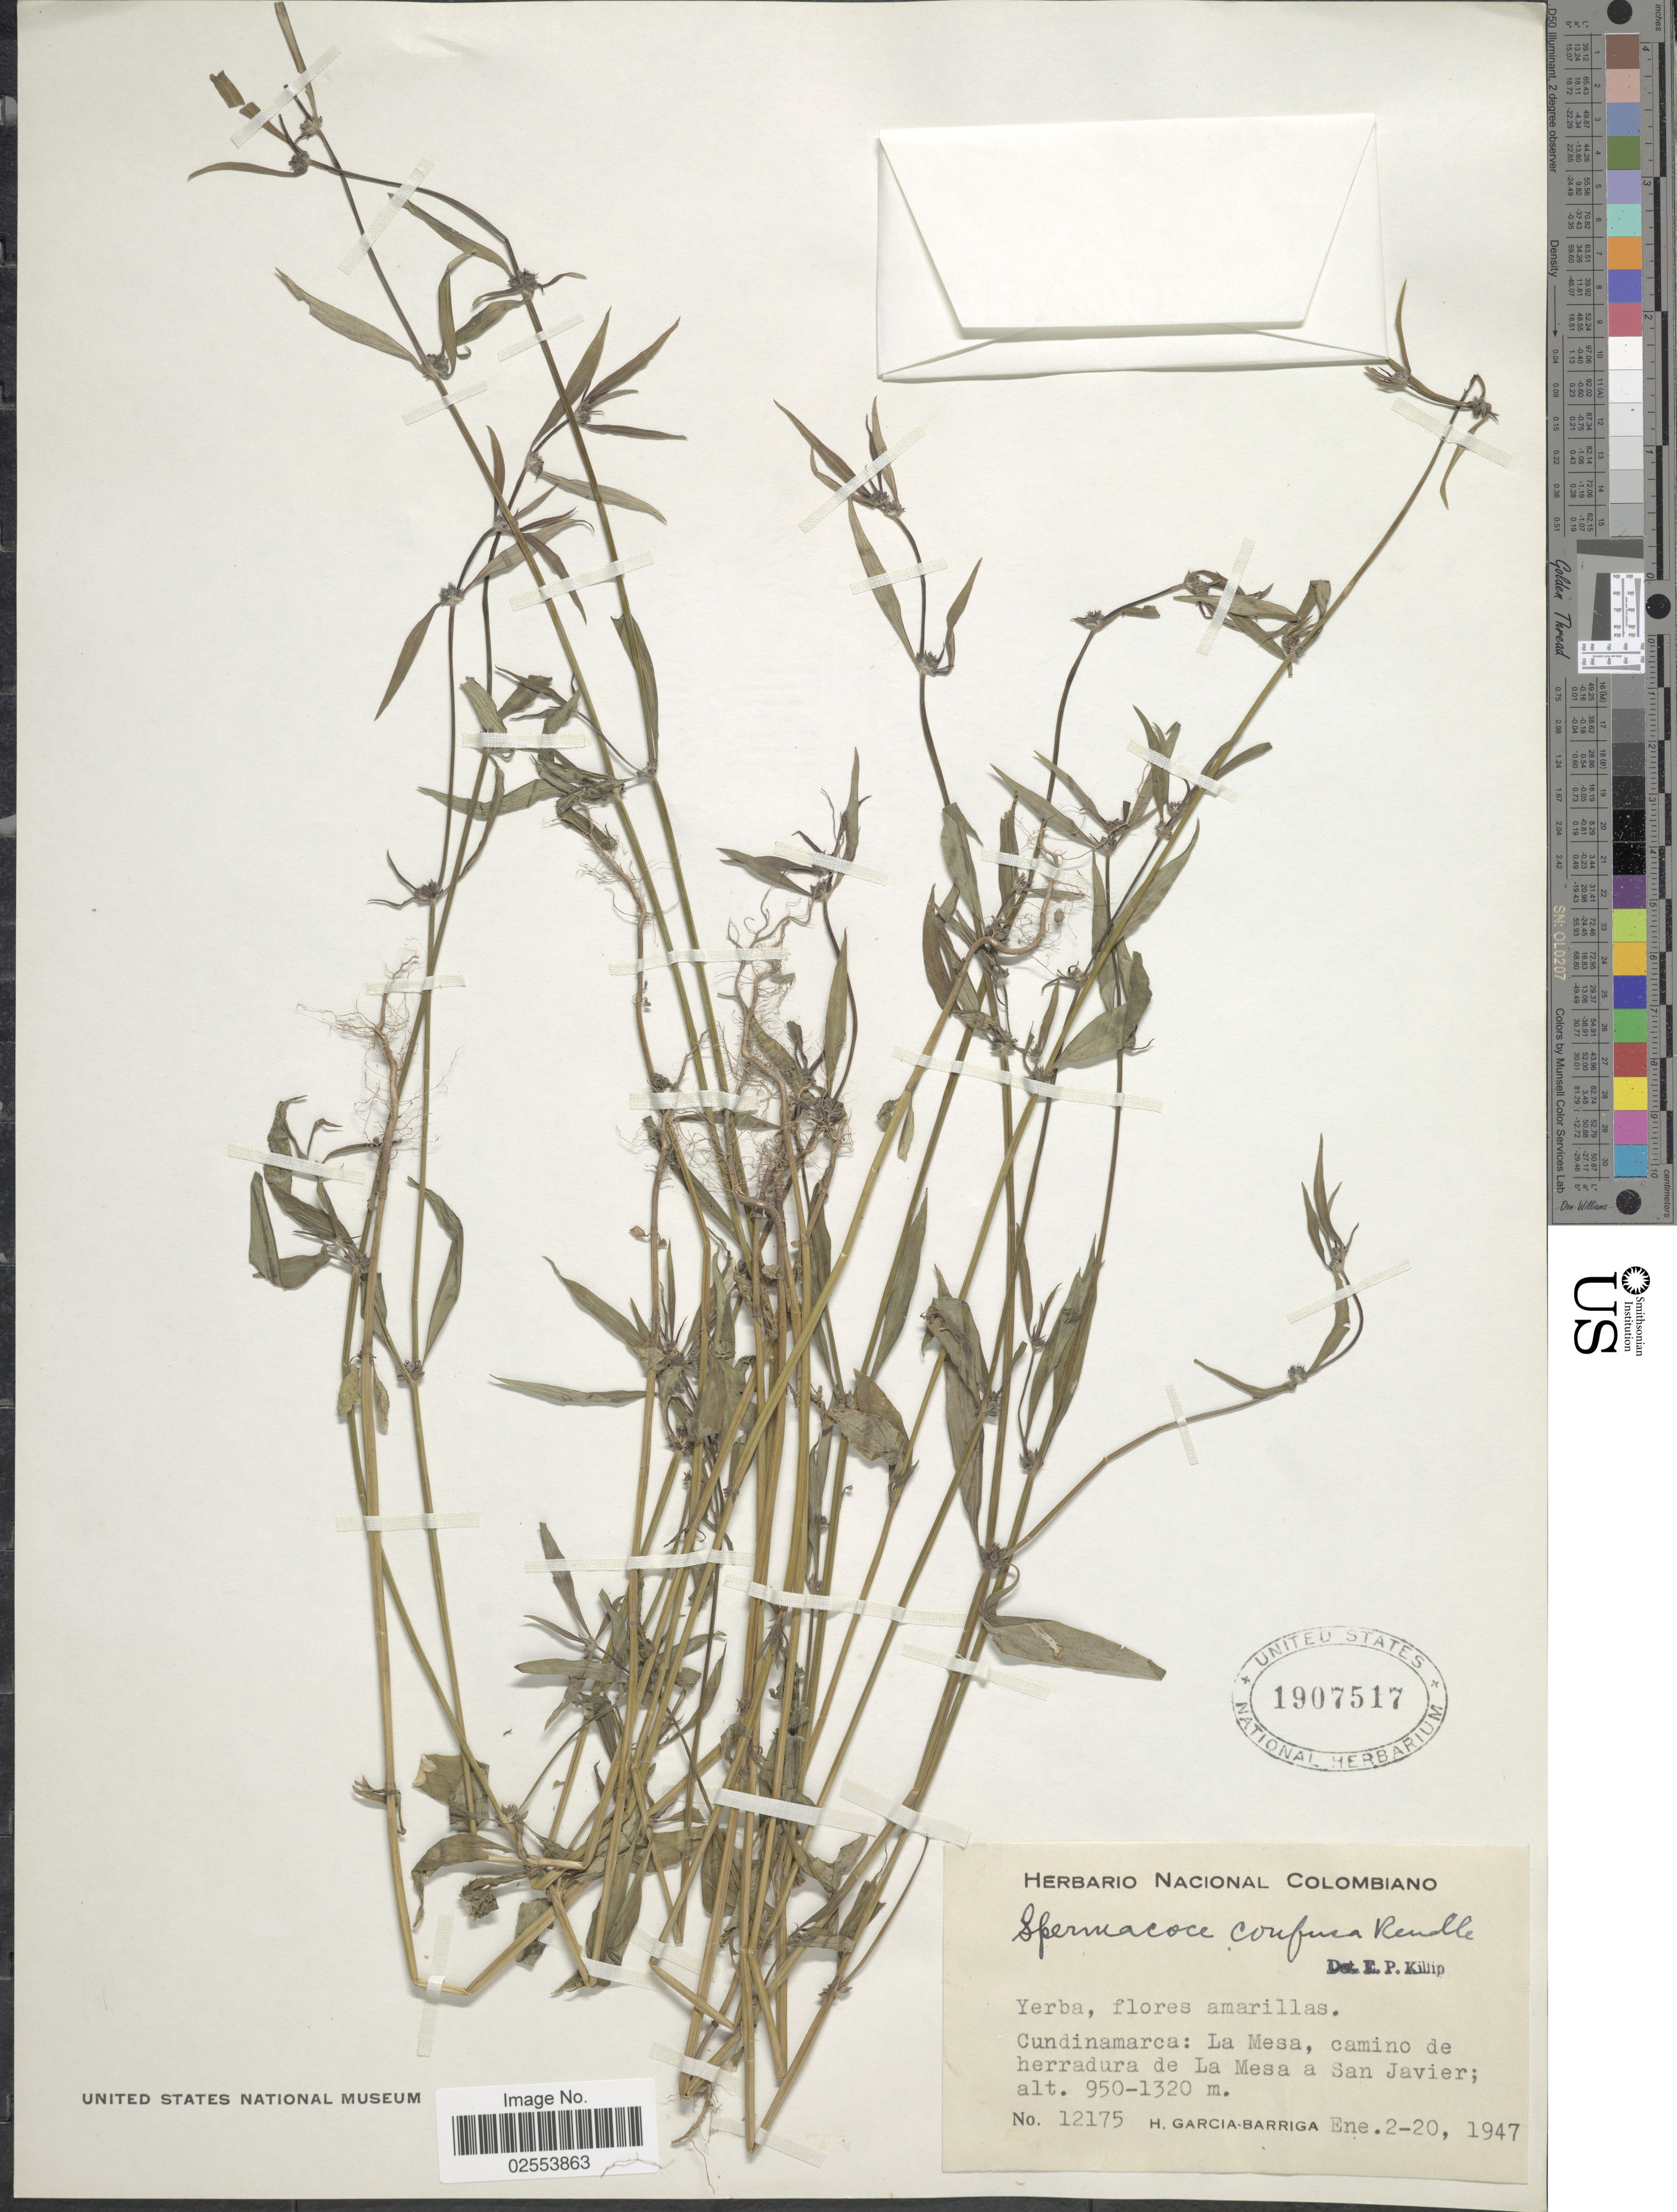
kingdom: Plantae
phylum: Tracheophyta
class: Magnoliopsida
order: Gentianales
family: Rubiaceae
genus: Spermacoce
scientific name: Spermacoce confusa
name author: Rendle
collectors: H. García Barriga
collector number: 12175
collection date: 1947-01-02/1947-01-20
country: Colombia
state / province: Cundinamarca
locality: La Mesa, camino de herradura de La Mesa a San Javier.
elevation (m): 950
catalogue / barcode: US 1907517